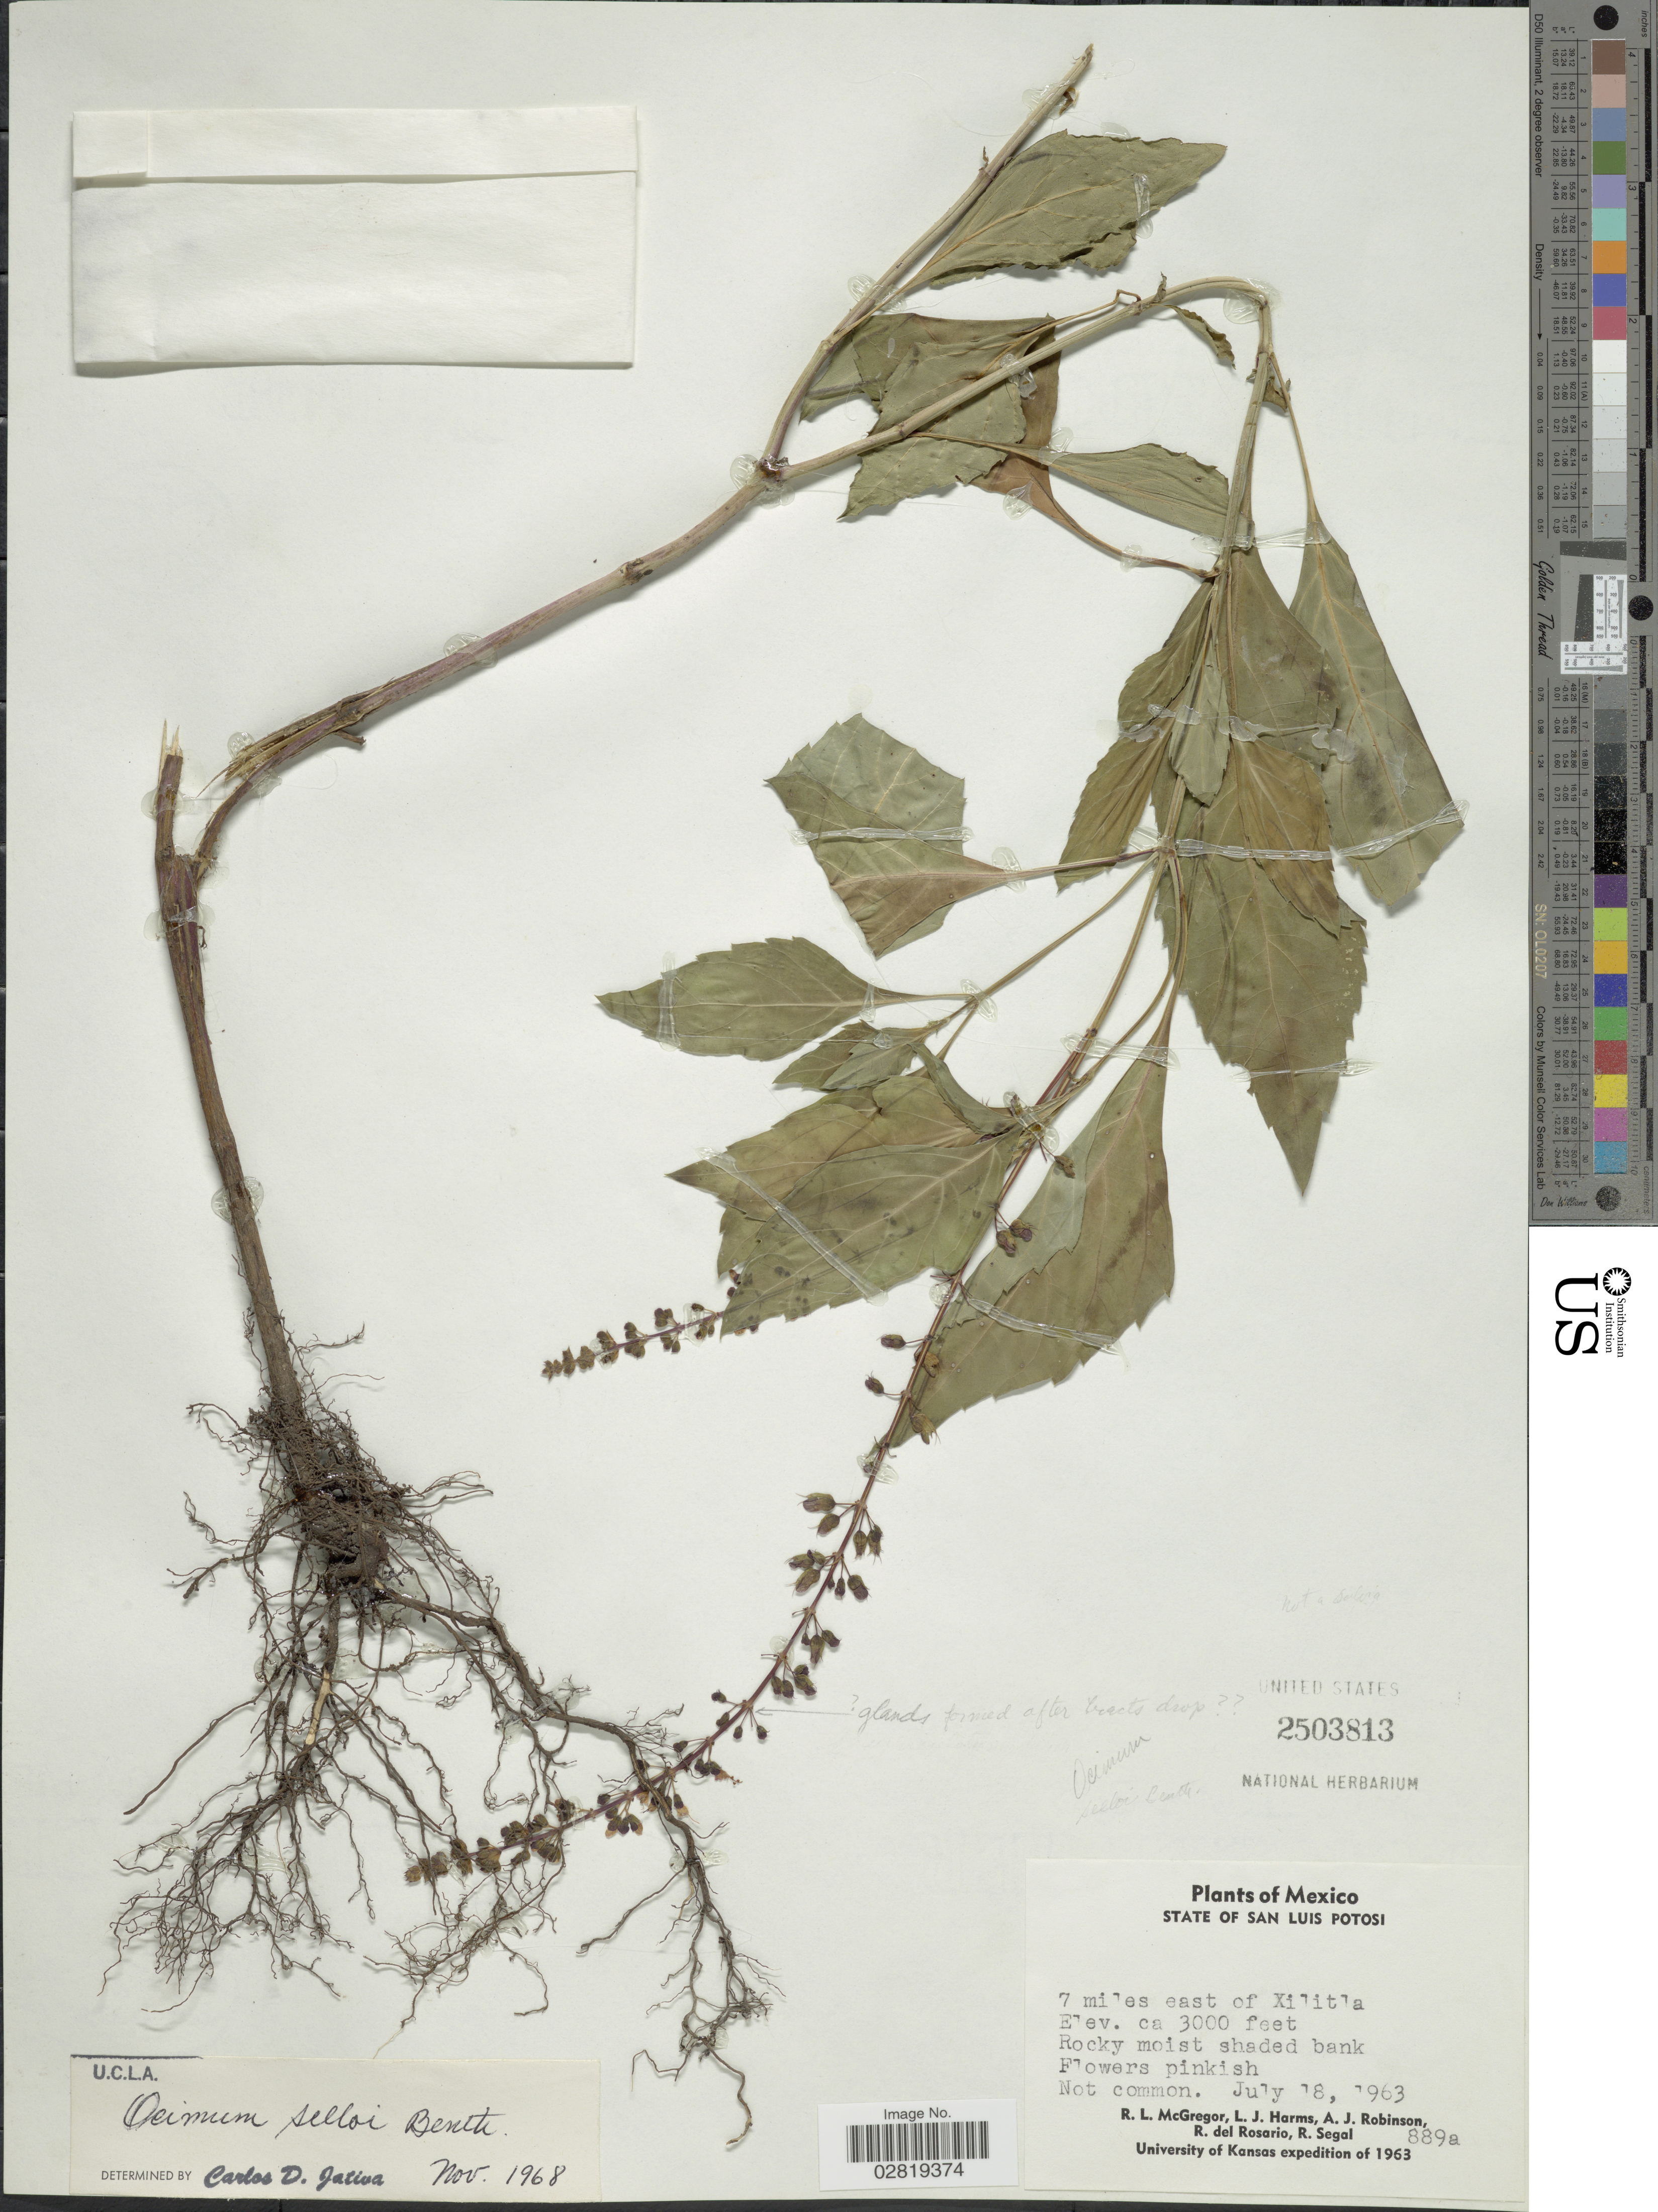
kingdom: Plantae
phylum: Tracheophyta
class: Magnoliopsida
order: Lamiales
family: Lamiaceae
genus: Ocimum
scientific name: Ocimum selloi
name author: Benth.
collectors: R. McGregor, L. Harms, A. J. Robinson, R. del Rosario & R. Segal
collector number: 889a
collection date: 1963-07-18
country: Mexico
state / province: San Luis Potosí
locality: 7 miles east of Xilitla.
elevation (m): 914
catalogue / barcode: US 2503813